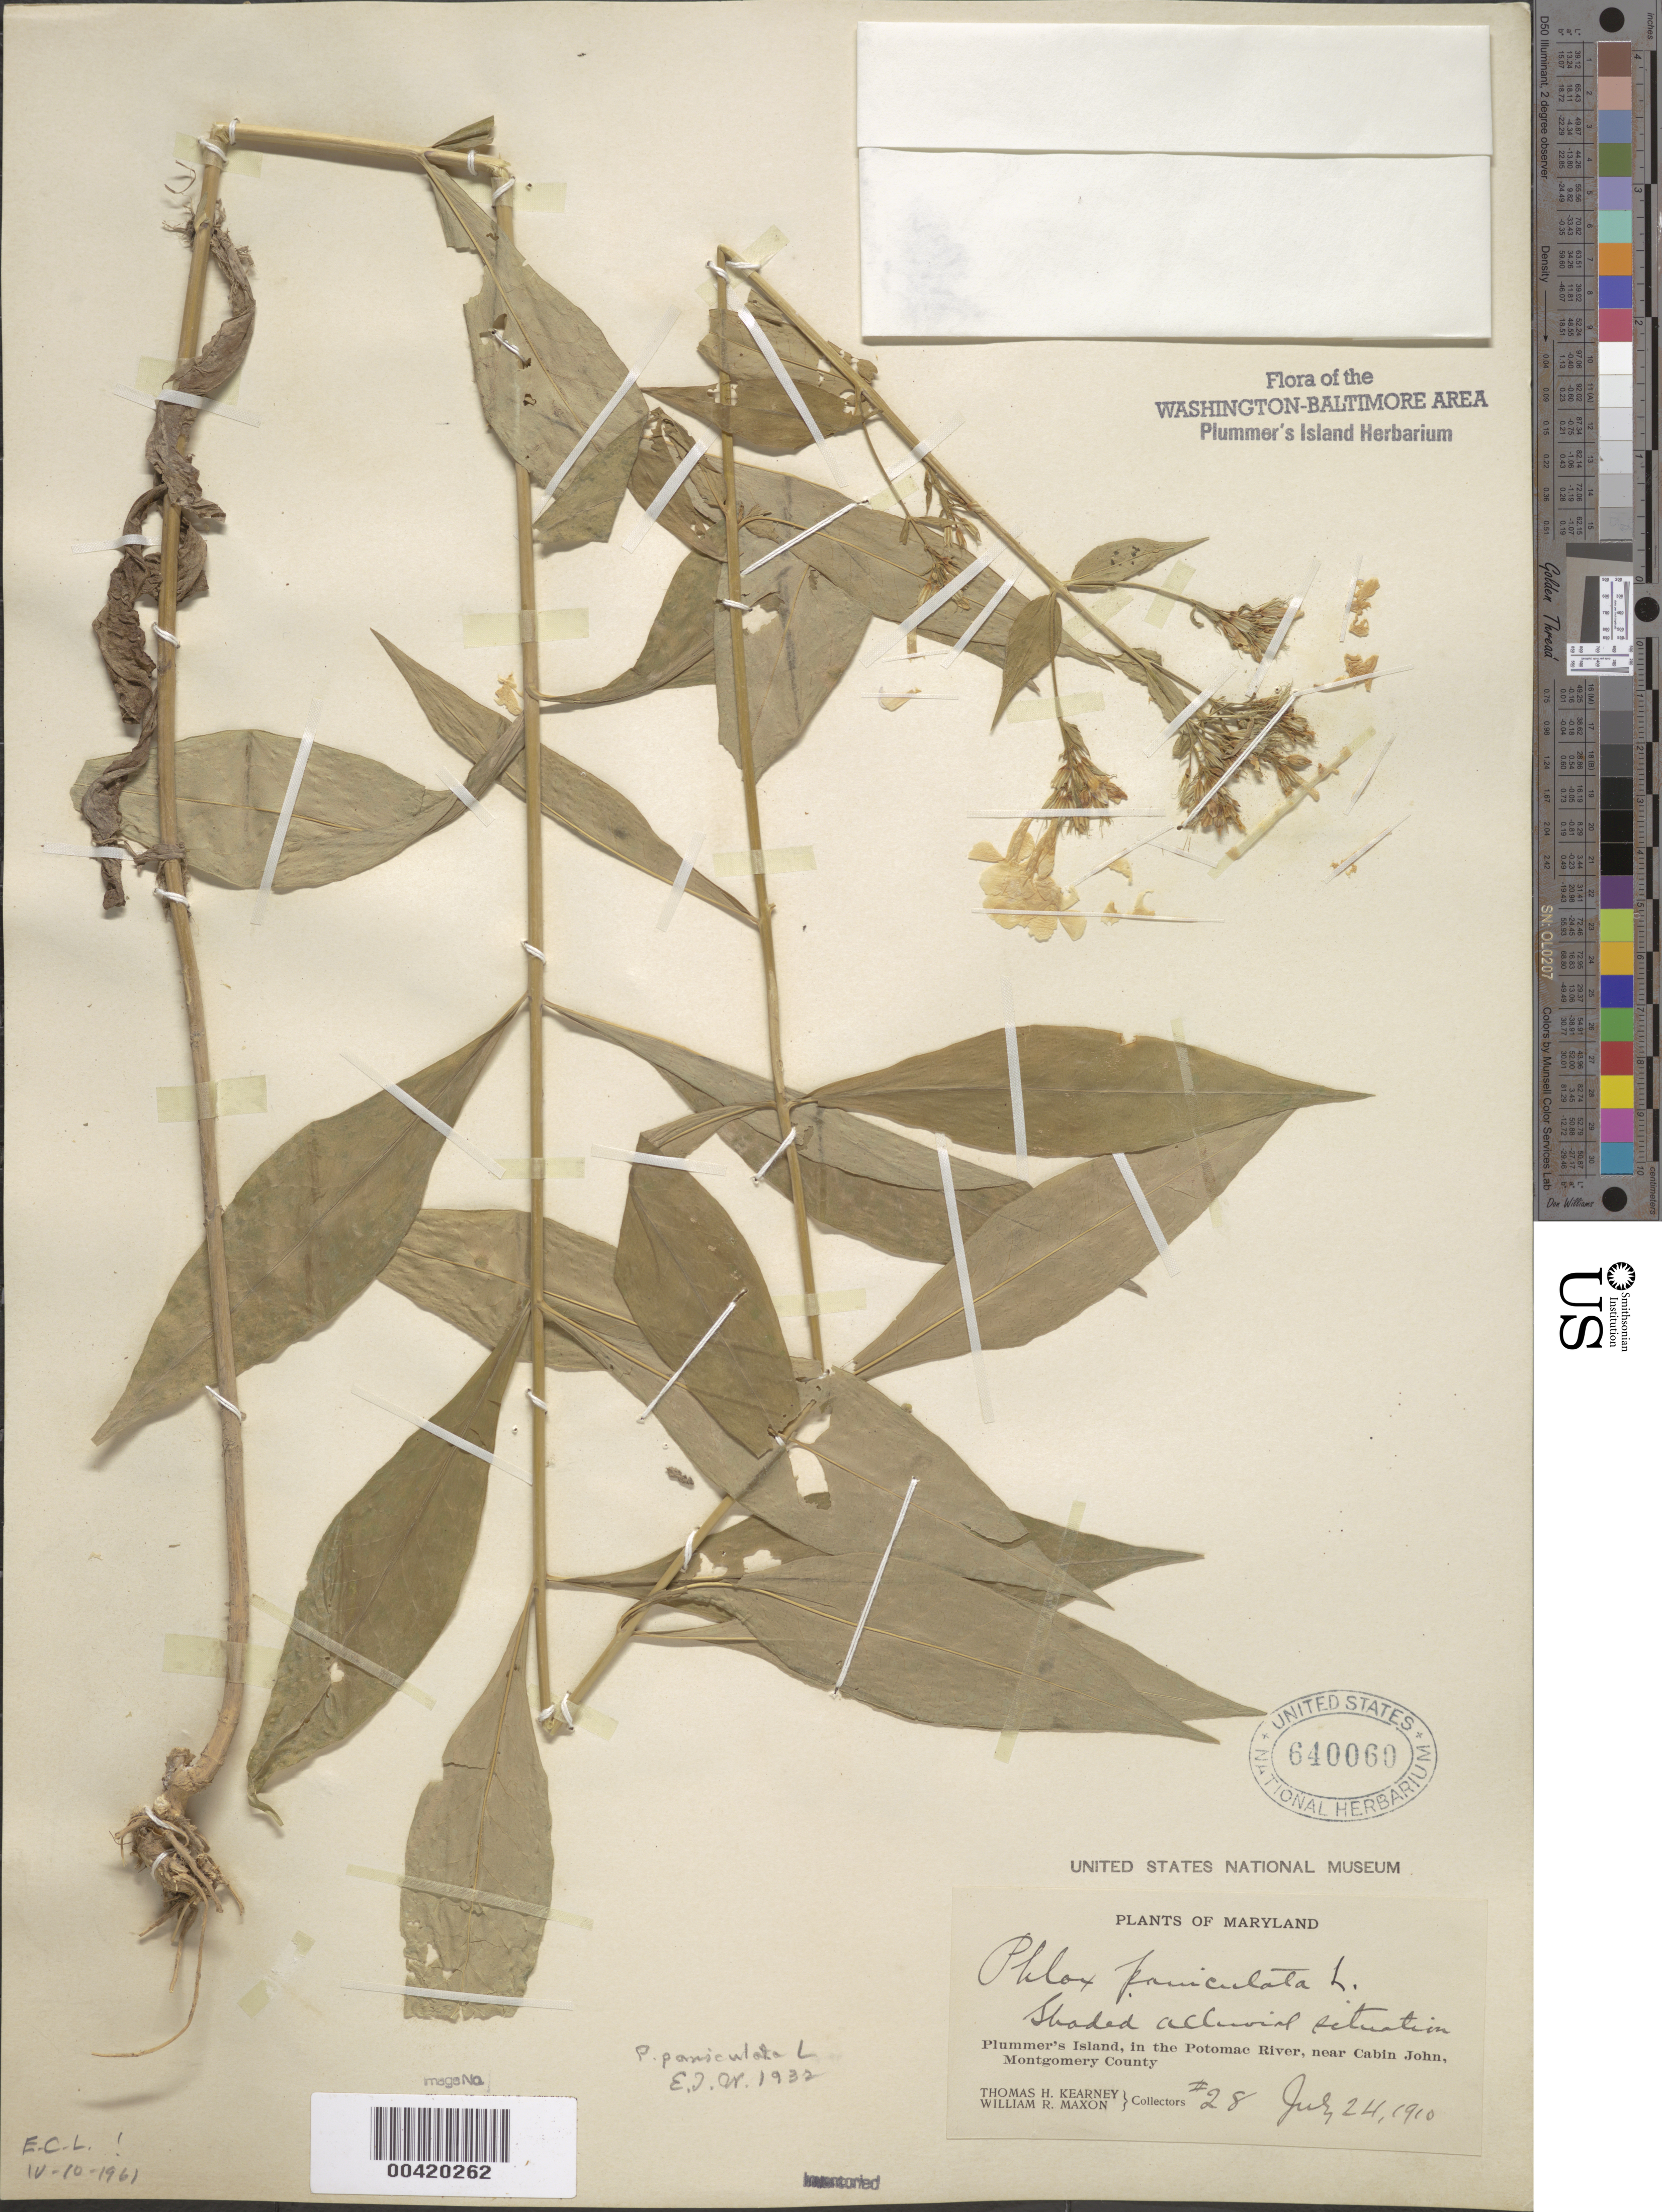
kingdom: Plantae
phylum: Tracheophyta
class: Magnoliopsida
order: Ericales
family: Polemoniaceae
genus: Phlox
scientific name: Phlox paniculata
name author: L.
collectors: T. H. Kearney & W. R. Maxon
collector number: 28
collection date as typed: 24 Jul 1910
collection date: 1910-07-24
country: United States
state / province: Maryland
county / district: Montgomery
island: Plummers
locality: Plummer's Island C. & O. Canal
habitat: Shaded alluvial situation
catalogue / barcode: US 640060